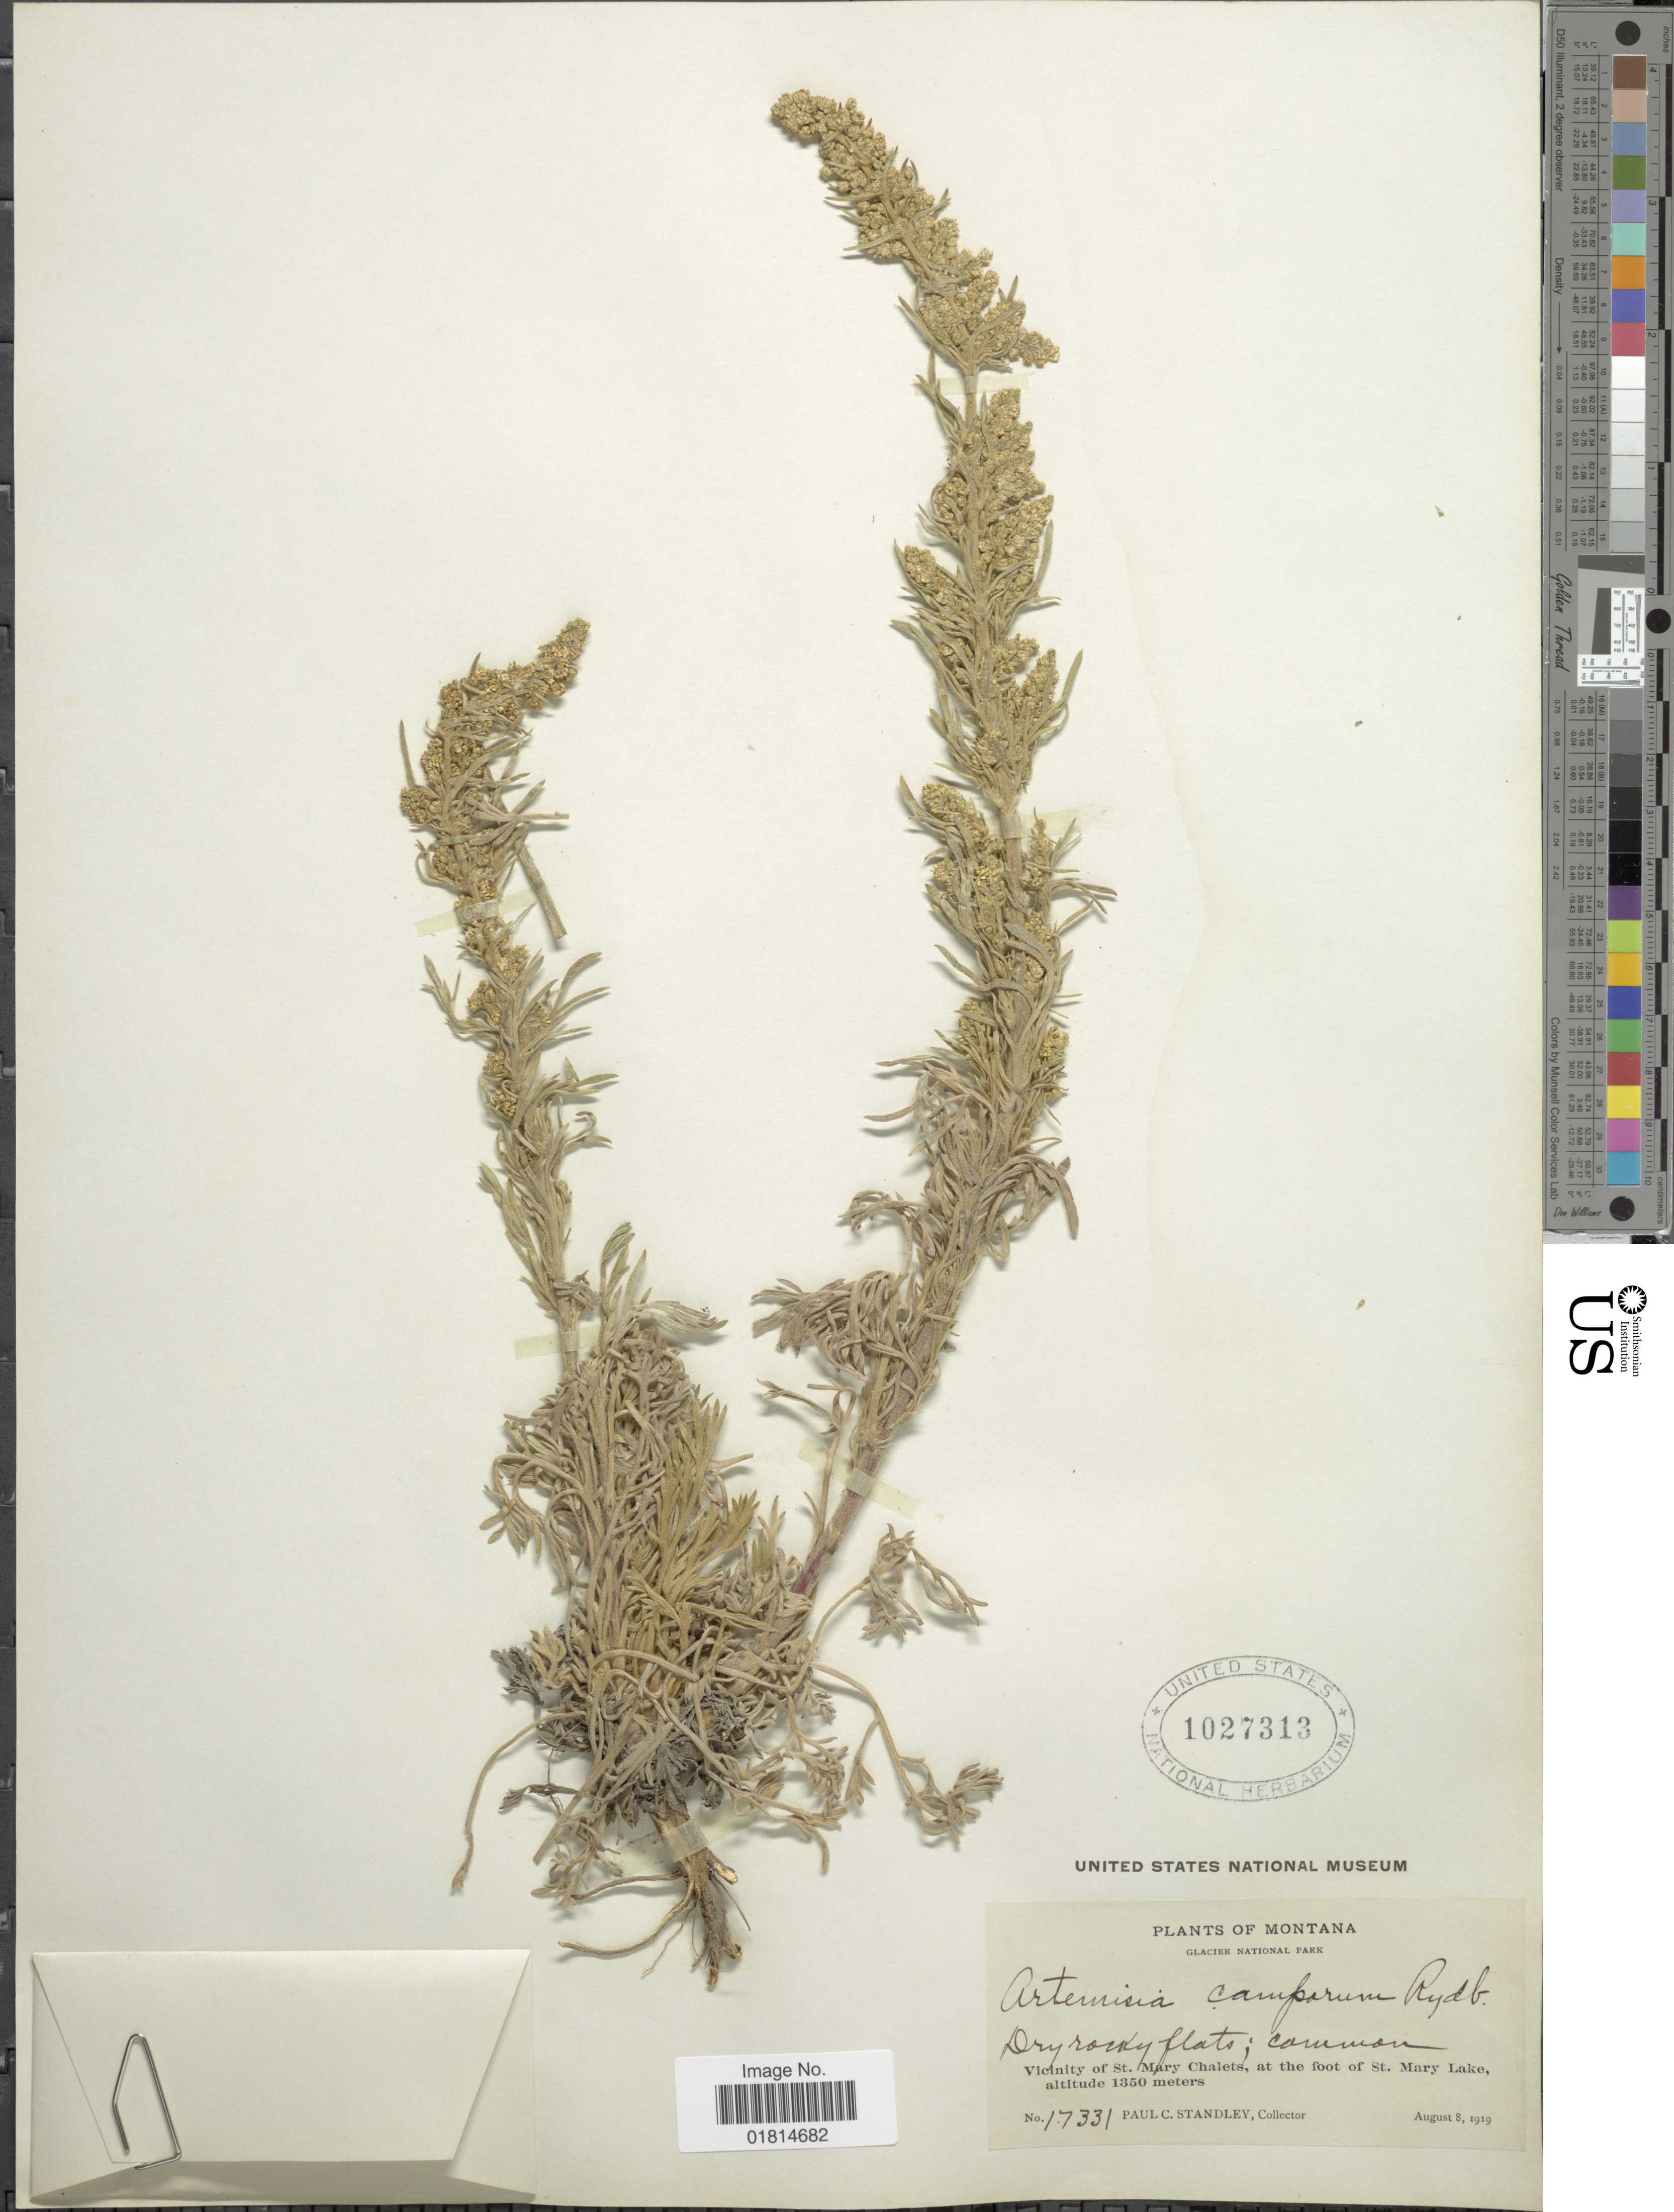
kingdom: Plantae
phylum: Tracheophyta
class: Magnoliopsida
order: Asterales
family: Asteraceae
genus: Artemisia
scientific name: Artemisia camporum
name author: Rydb.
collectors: P. C. Standley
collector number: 17331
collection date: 1919-08-08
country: United States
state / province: Montana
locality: Glacier National Park. Dry rocky flats; common. Vicinity of St. Mary Chalets, at the foot of St. Mary Lake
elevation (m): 1350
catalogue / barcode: US 1027313